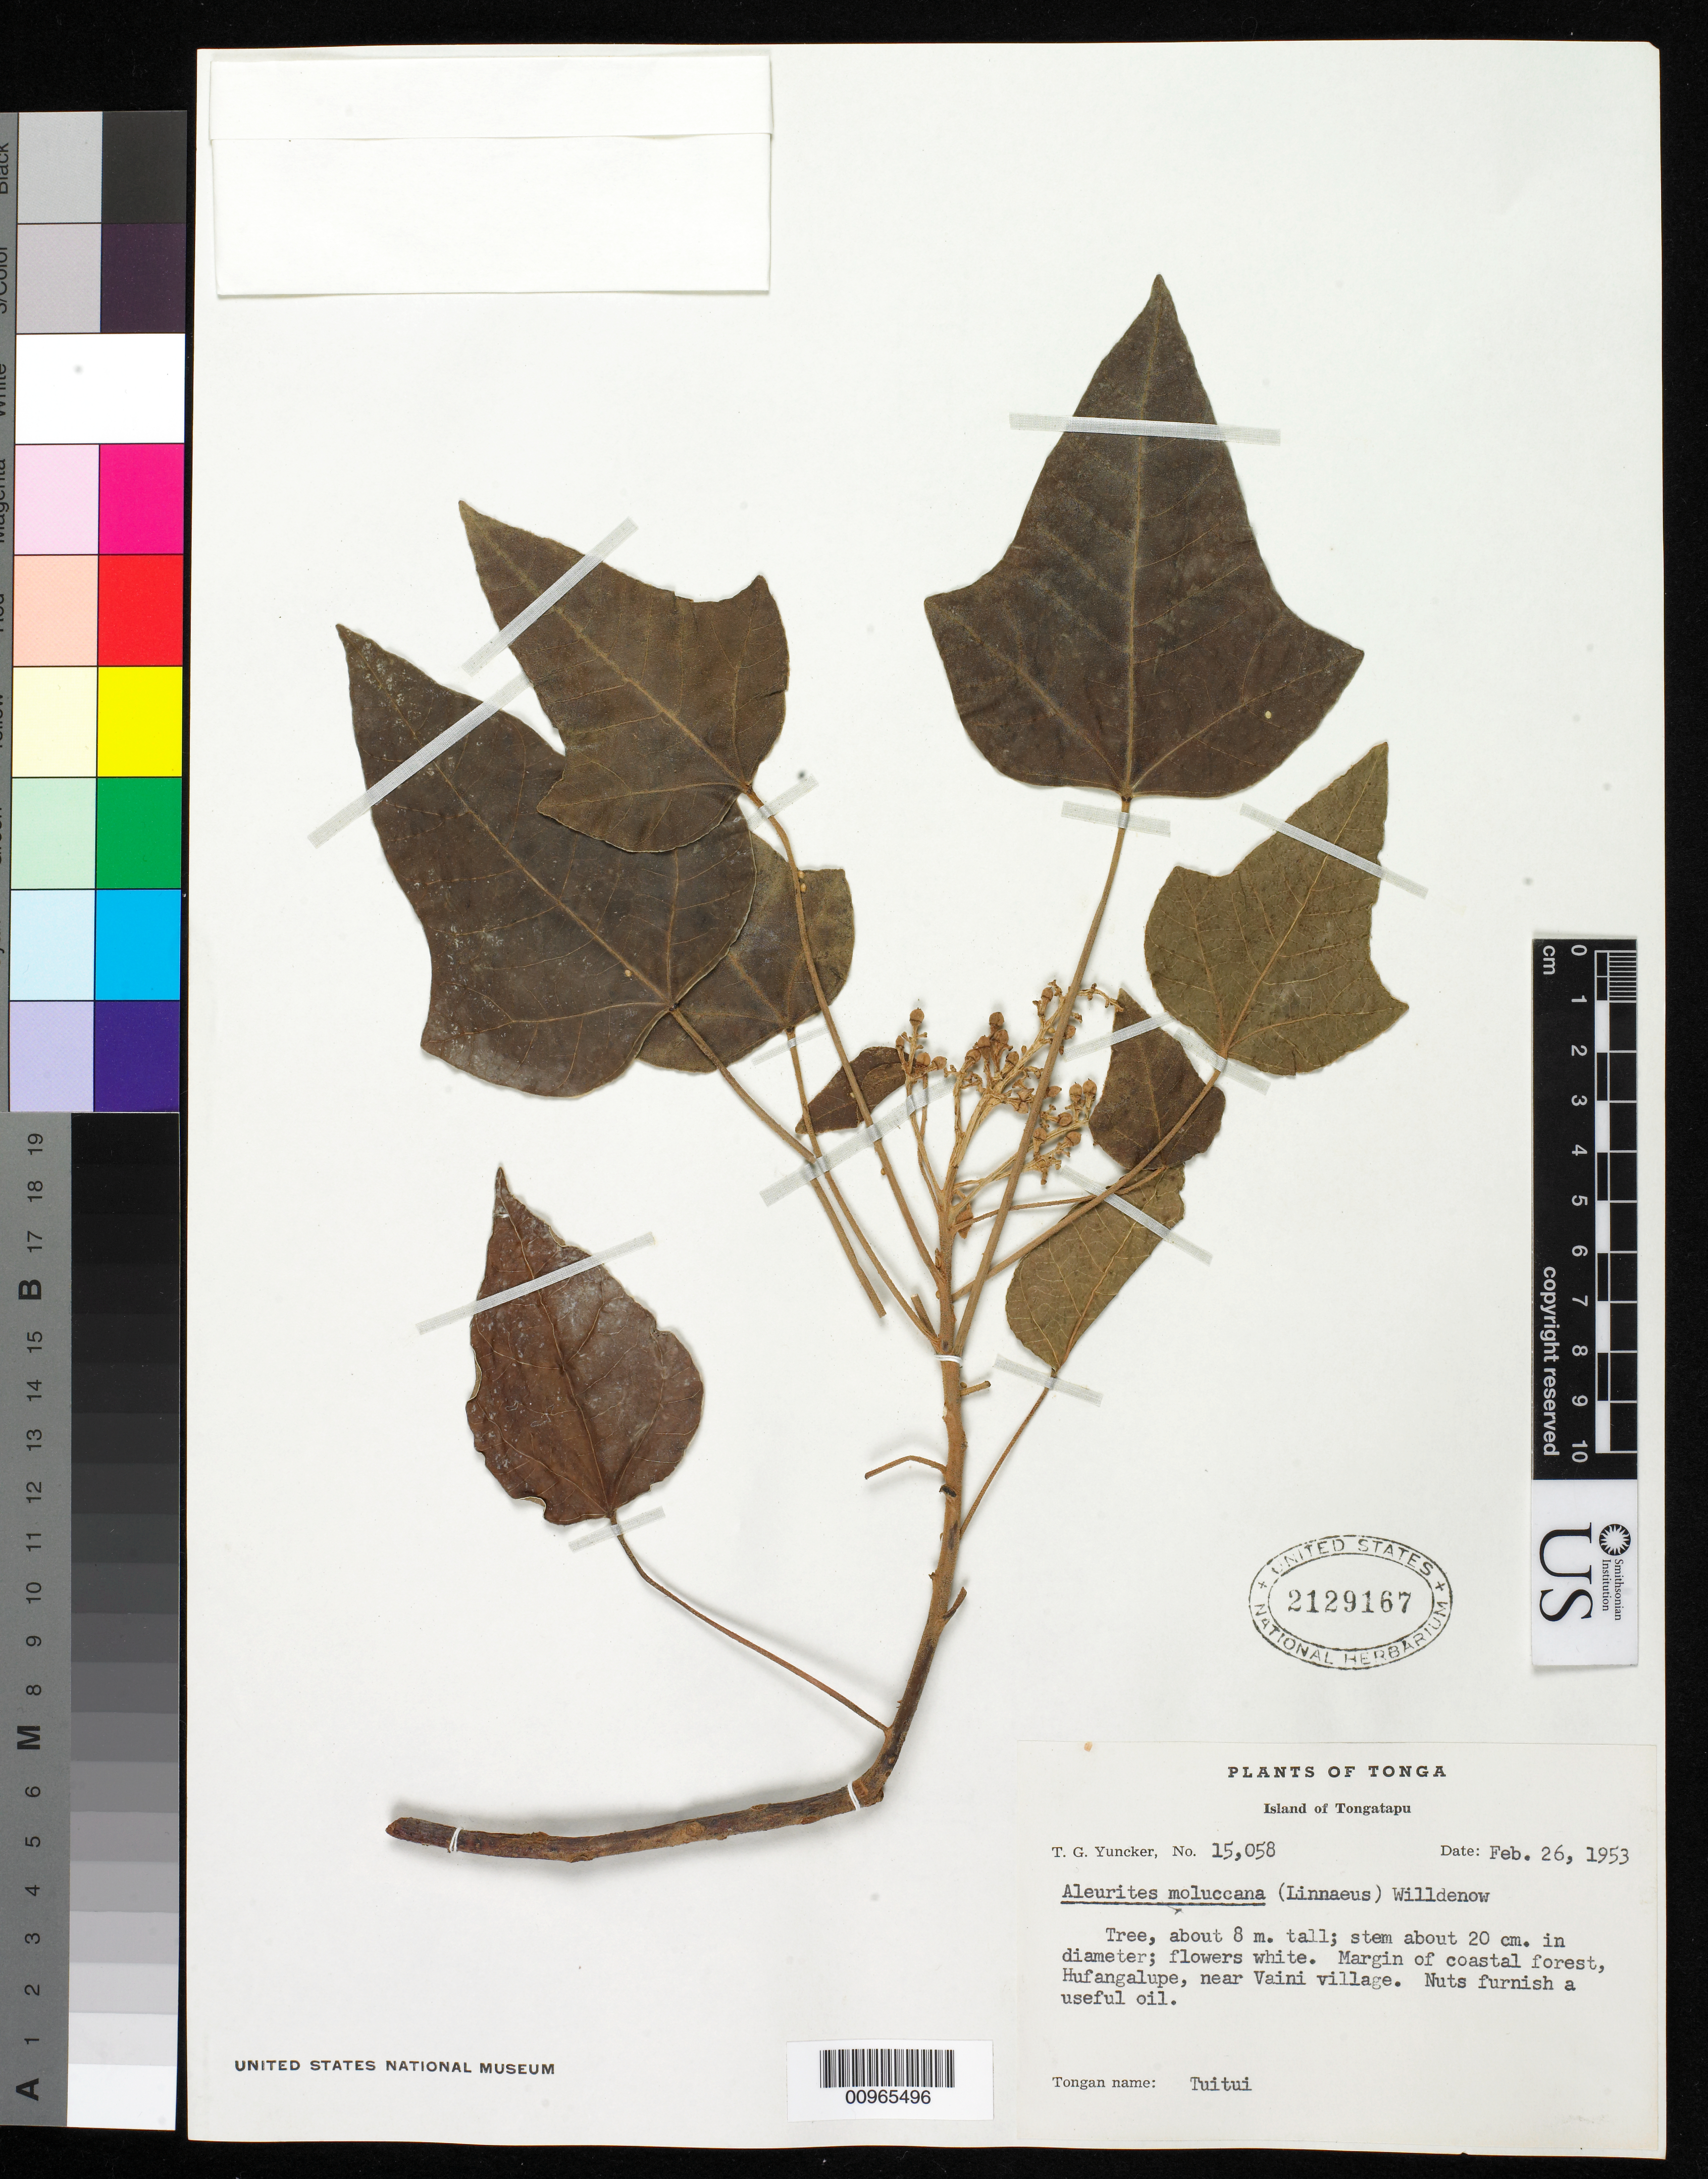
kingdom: Plantae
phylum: Tracheophyta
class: Magnoliopsida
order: Malpighiales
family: Euphorbiaceae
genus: Aleurites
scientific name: Aleurites moluccanus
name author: (L.) Willd.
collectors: T. G. Yuncker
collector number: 15058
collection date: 1953-02-26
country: Tonga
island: Tongatapu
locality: Margin of coastal forest, Hufangalupe, near Vaini village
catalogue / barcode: US 2129167